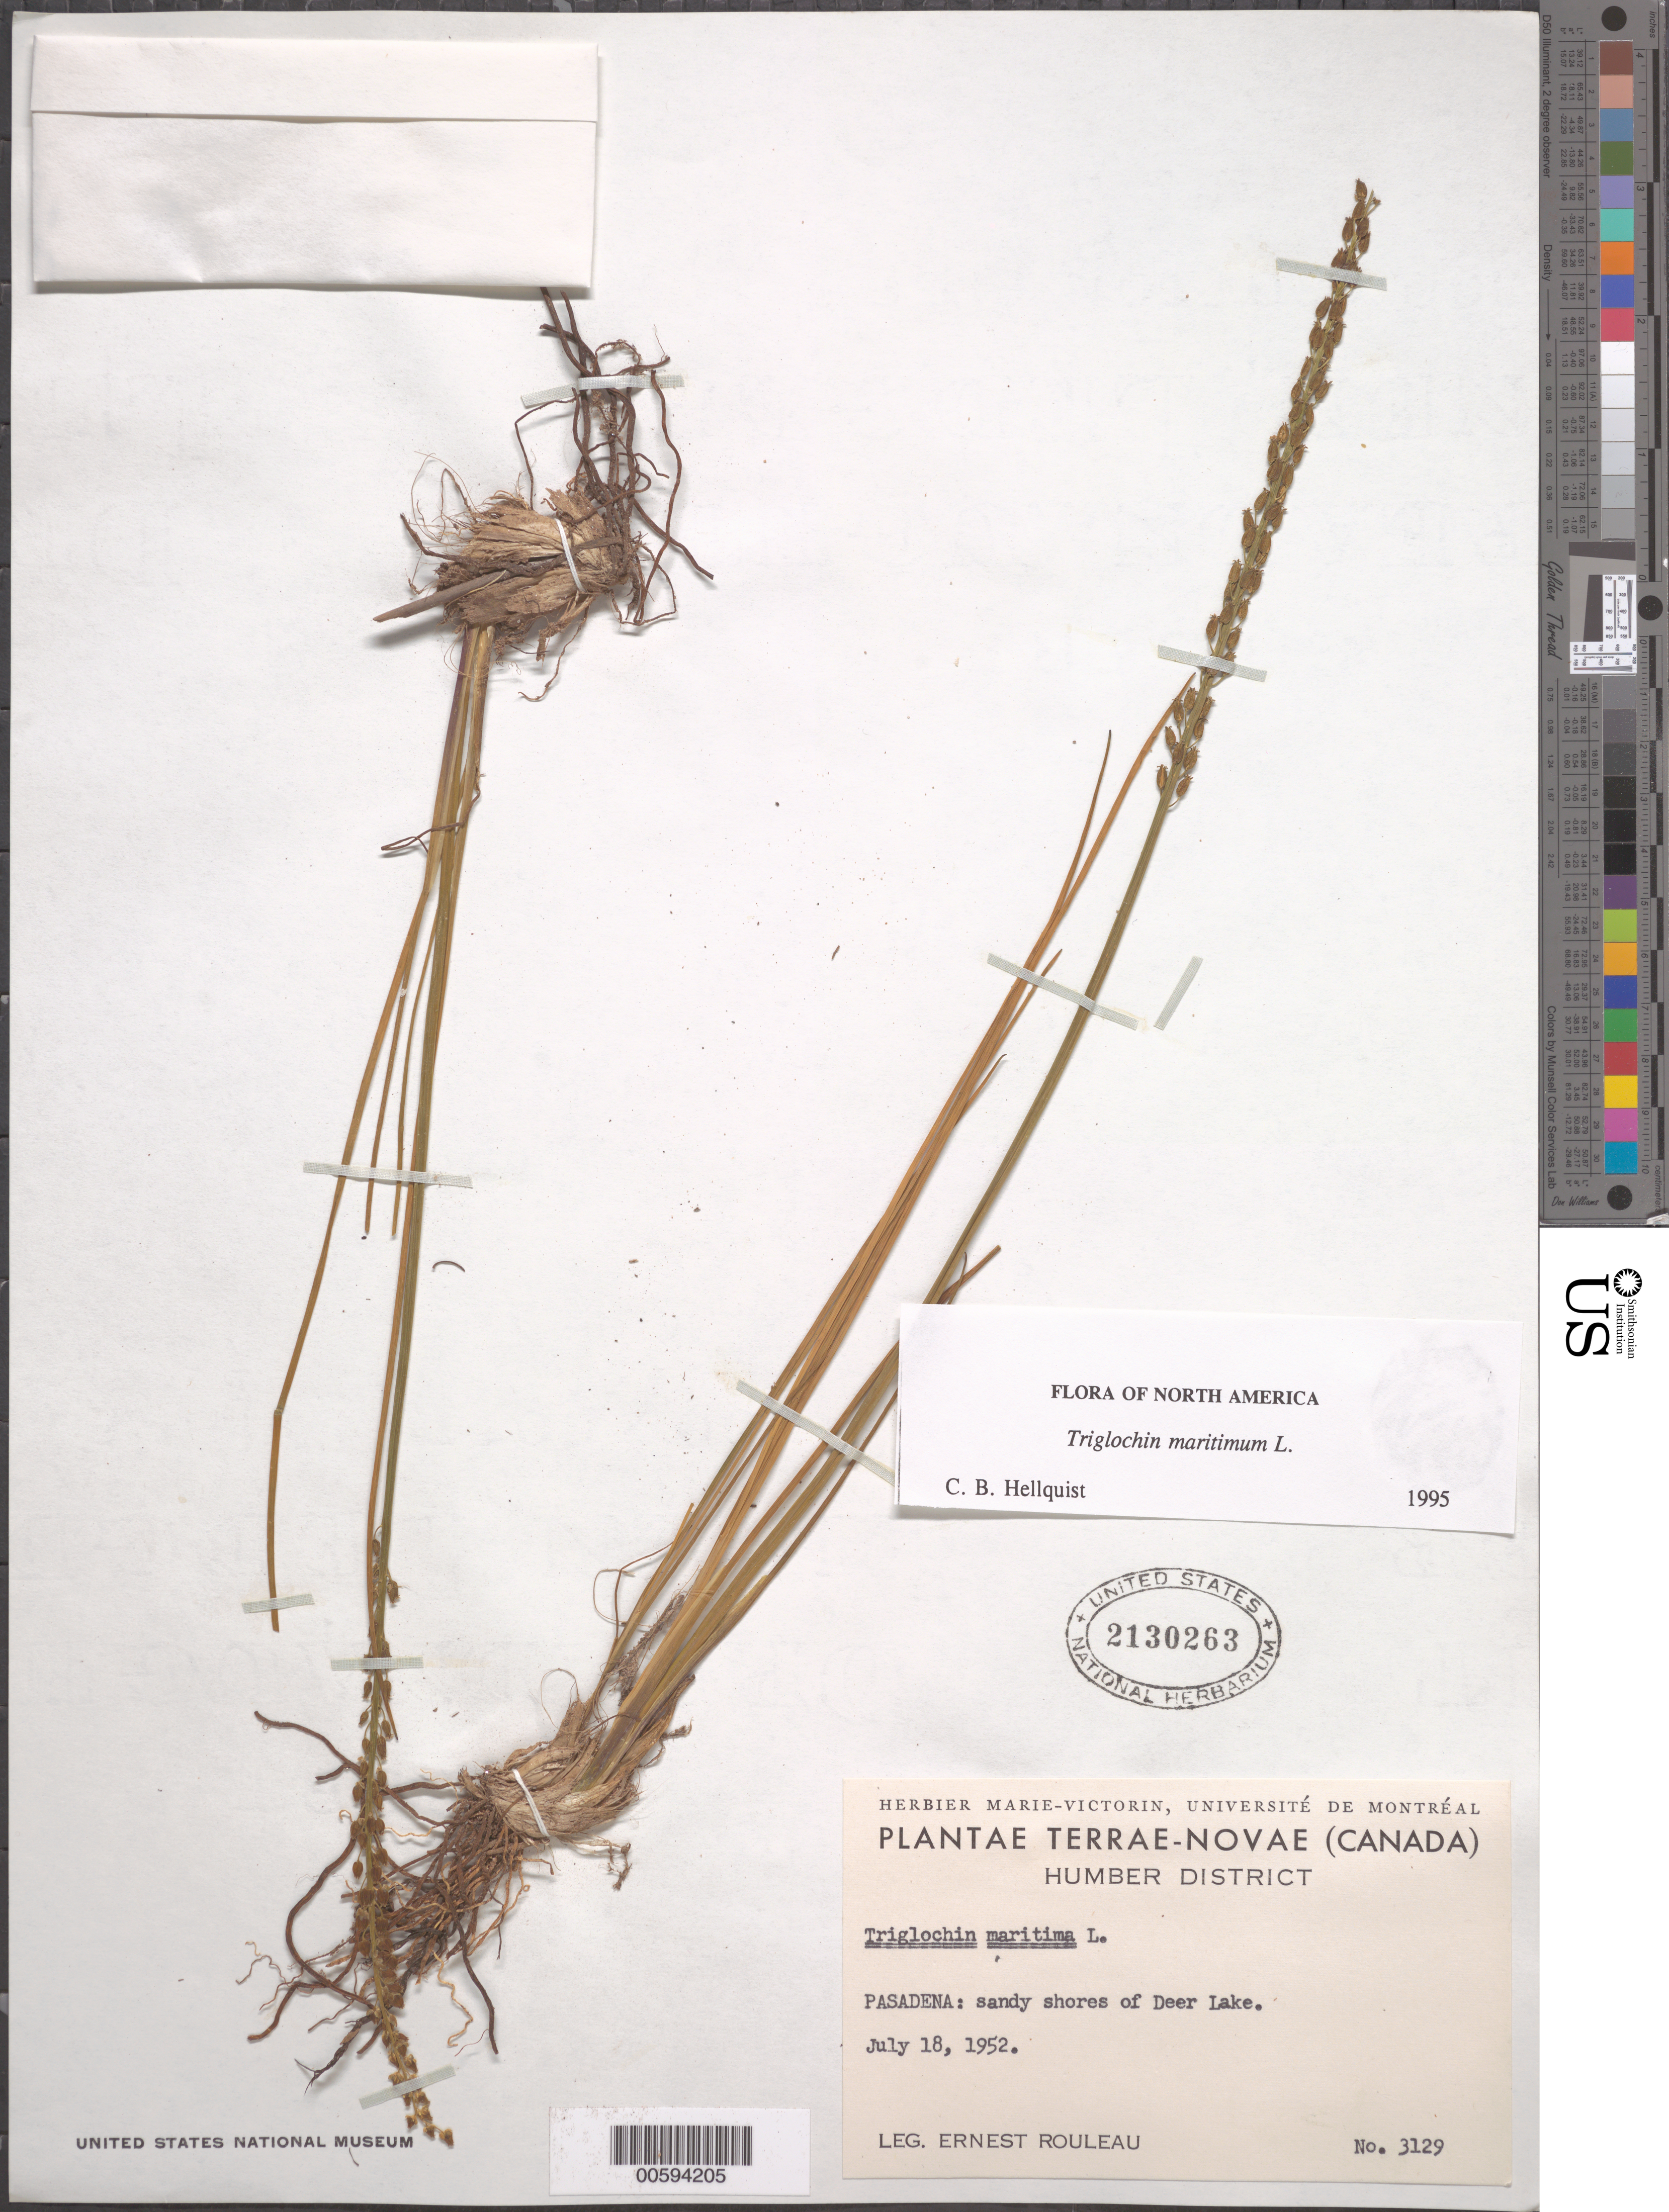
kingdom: Plantae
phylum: Tracheophyta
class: Liliopsida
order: Alismatales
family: Juncaginaceae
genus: Triglochin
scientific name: Triglochin maritima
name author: L.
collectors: J. Rouleau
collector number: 3129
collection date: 1952-07-18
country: Canada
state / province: Newfoundland and Labrador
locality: Terrae-Novae. Humber District. Pasadena: sandy shores of Deer Lake.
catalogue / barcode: US 2130263